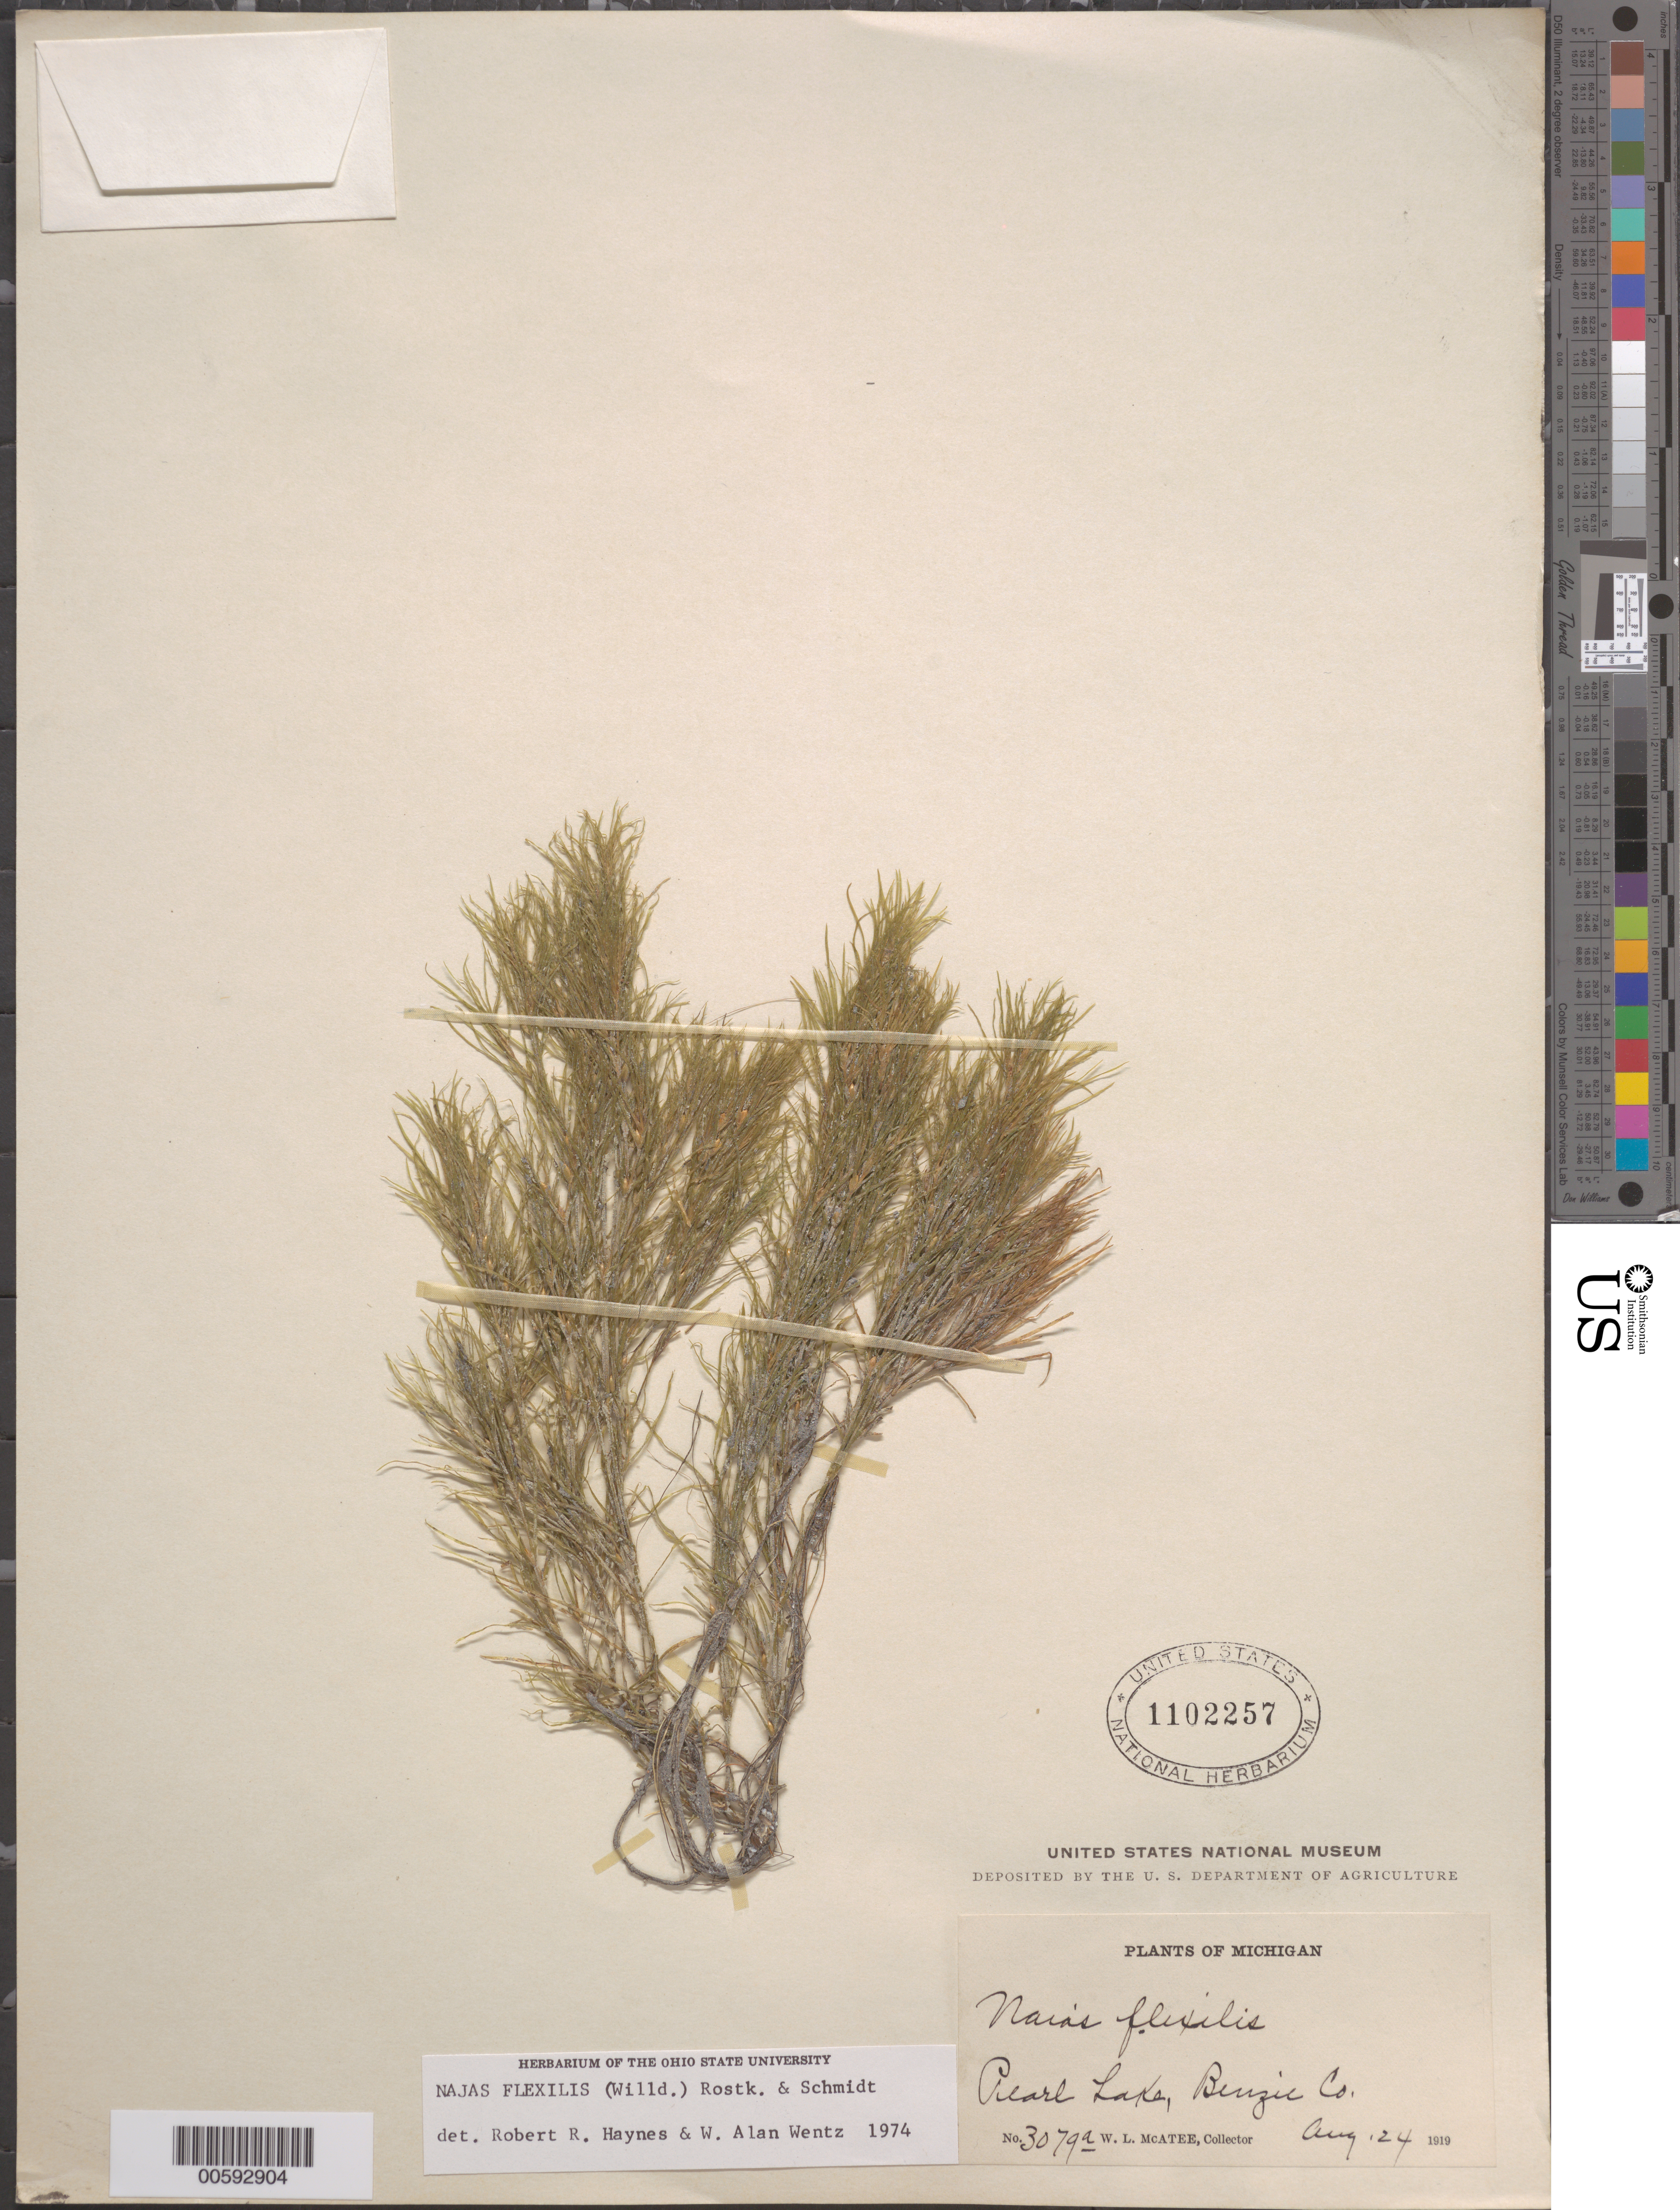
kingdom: Plantae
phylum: Tracheophyta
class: Liliopsida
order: Alismatales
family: Hydrocharitaceae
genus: Najas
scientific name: Najas flexilis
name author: (Willd.) Rostk. & Schmidt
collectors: W. McAtee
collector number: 3079a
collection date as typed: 24 Aug 1919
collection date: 1919-08-24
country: United States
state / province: Michigan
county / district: Benzie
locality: Pearl Lake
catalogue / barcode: US 1102257